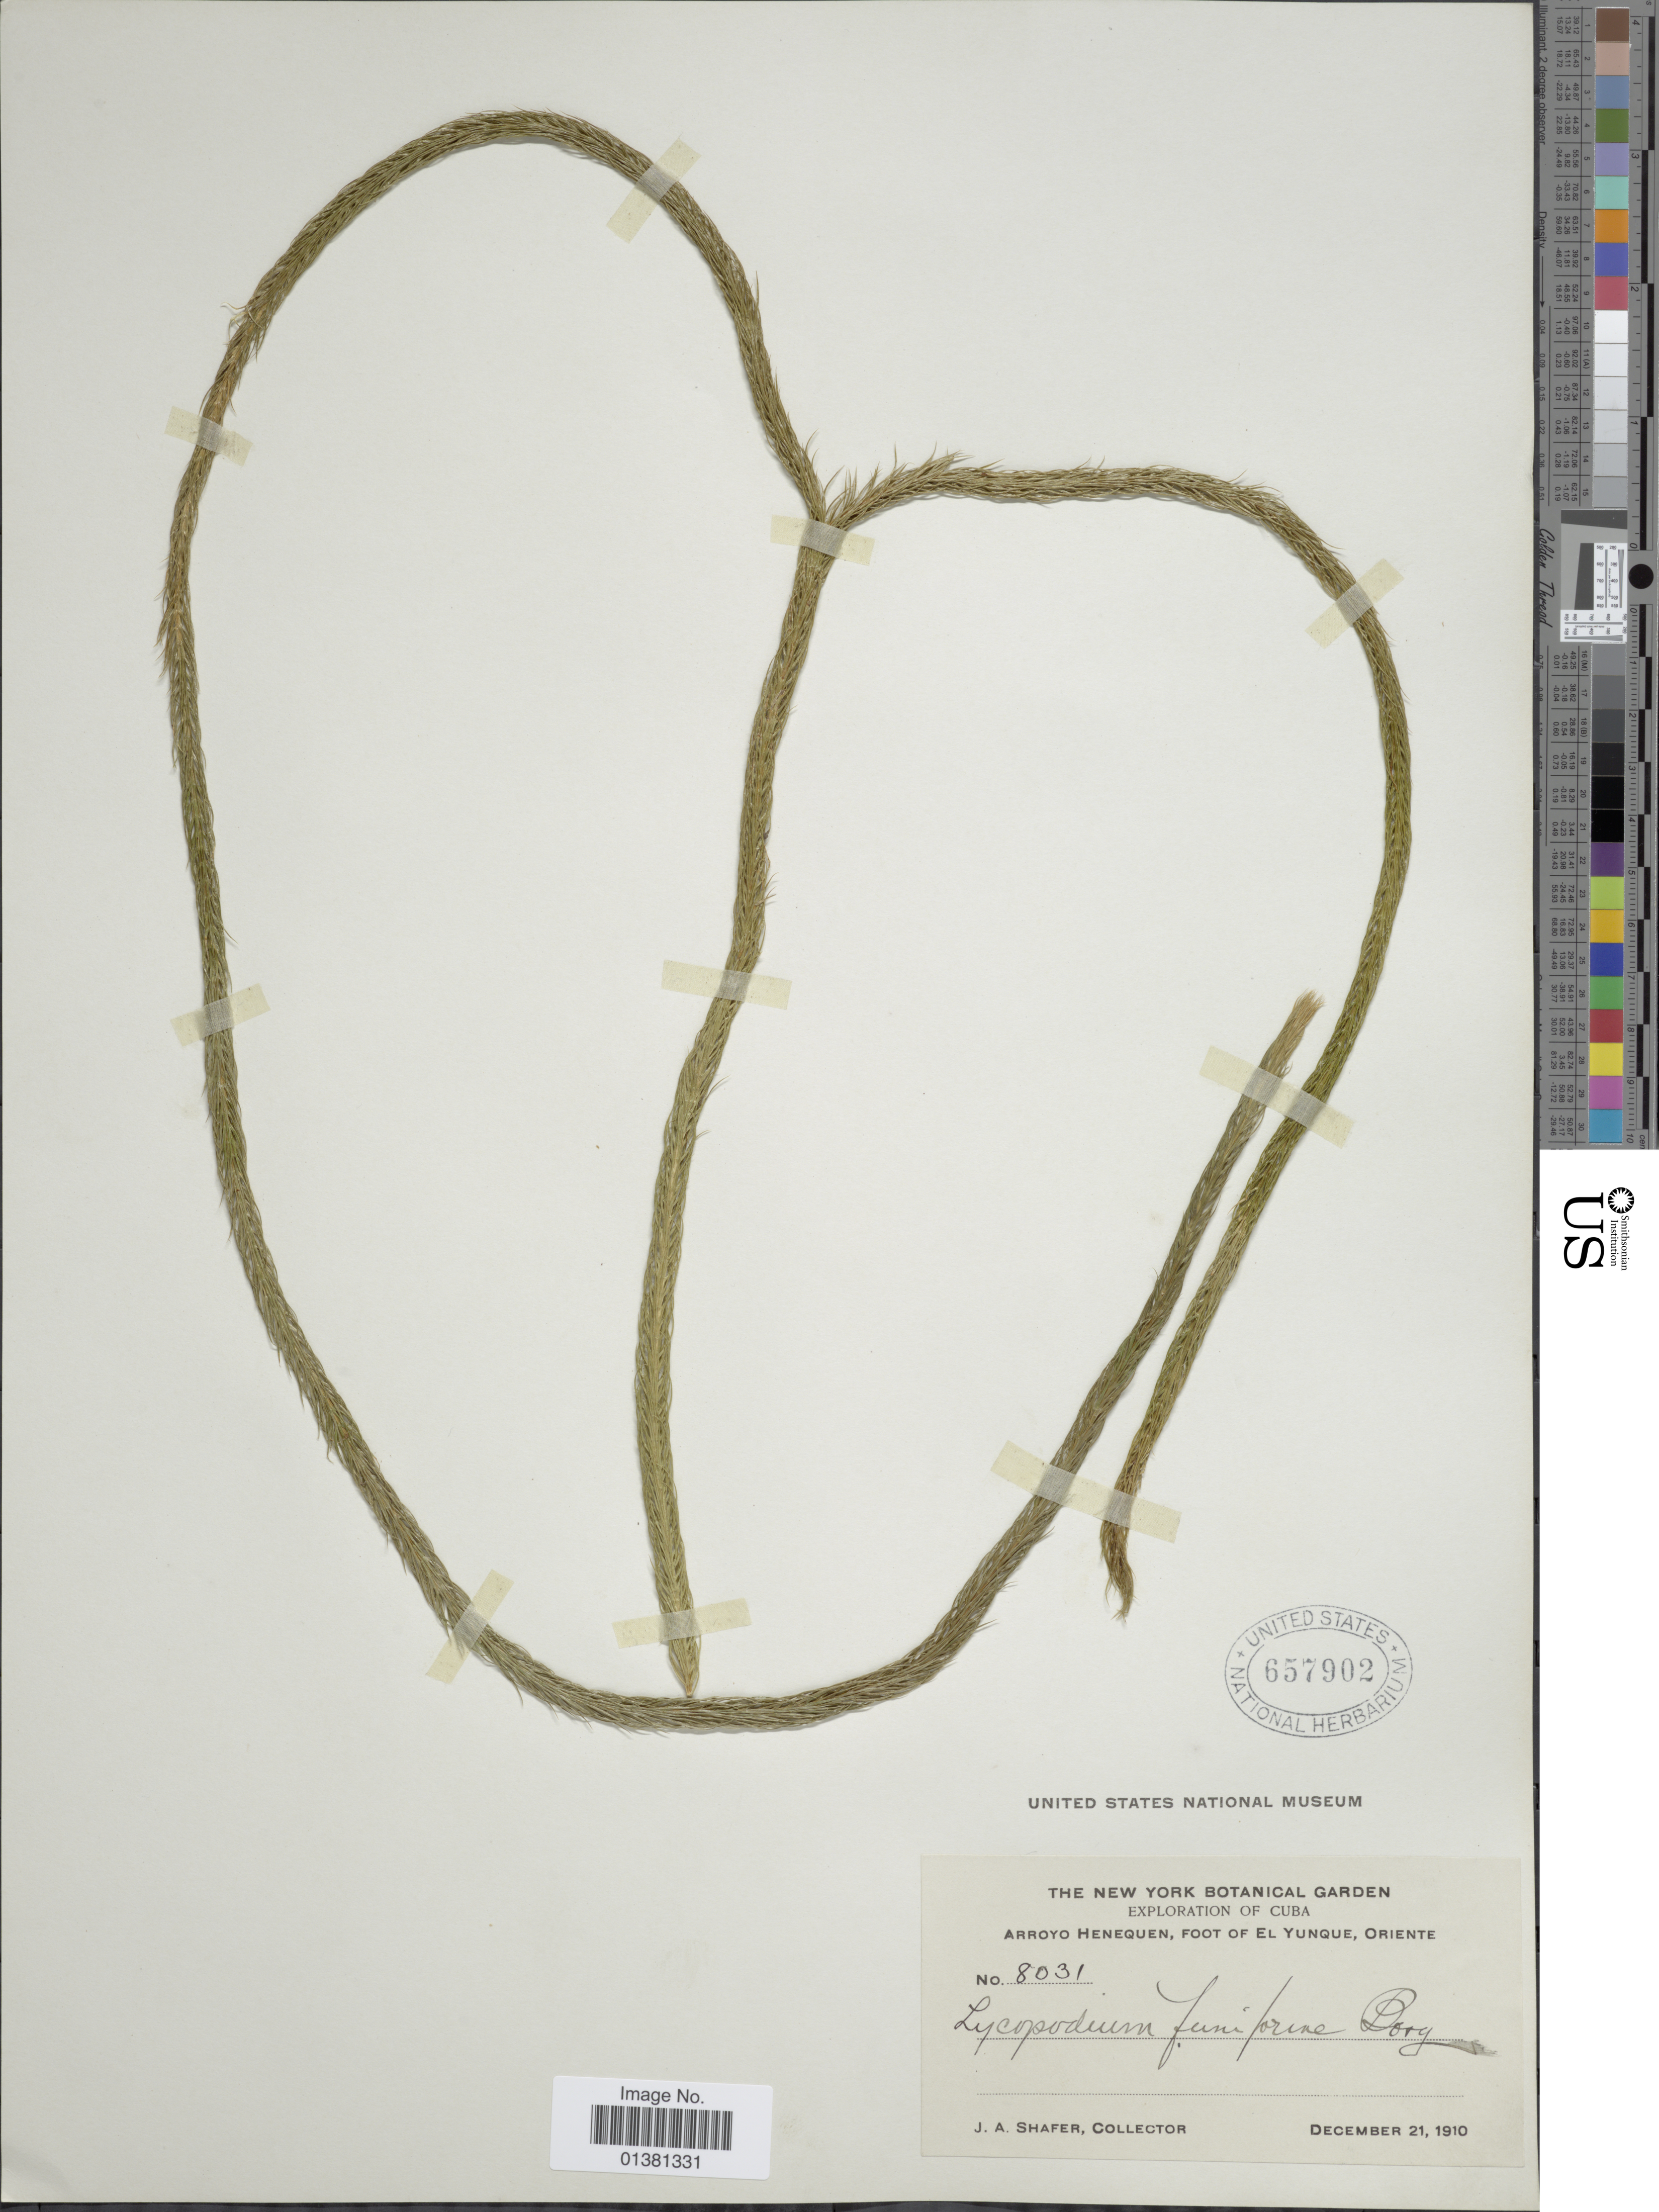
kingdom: Plantae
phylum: Tracheophyta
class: Lycopodiopsida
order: Lycopodiales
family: Lycopodiaceae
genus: Phlegmariurus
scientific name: Phlegmariurus funiformis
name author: (Cham. & Spring) B. Øllg.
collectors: J. A. Shafer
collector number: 8031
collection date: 1910-12-21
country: Cuba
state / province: Oriente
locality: Arroyo Henequen, Foot of El Yunque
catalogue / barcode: US 657902